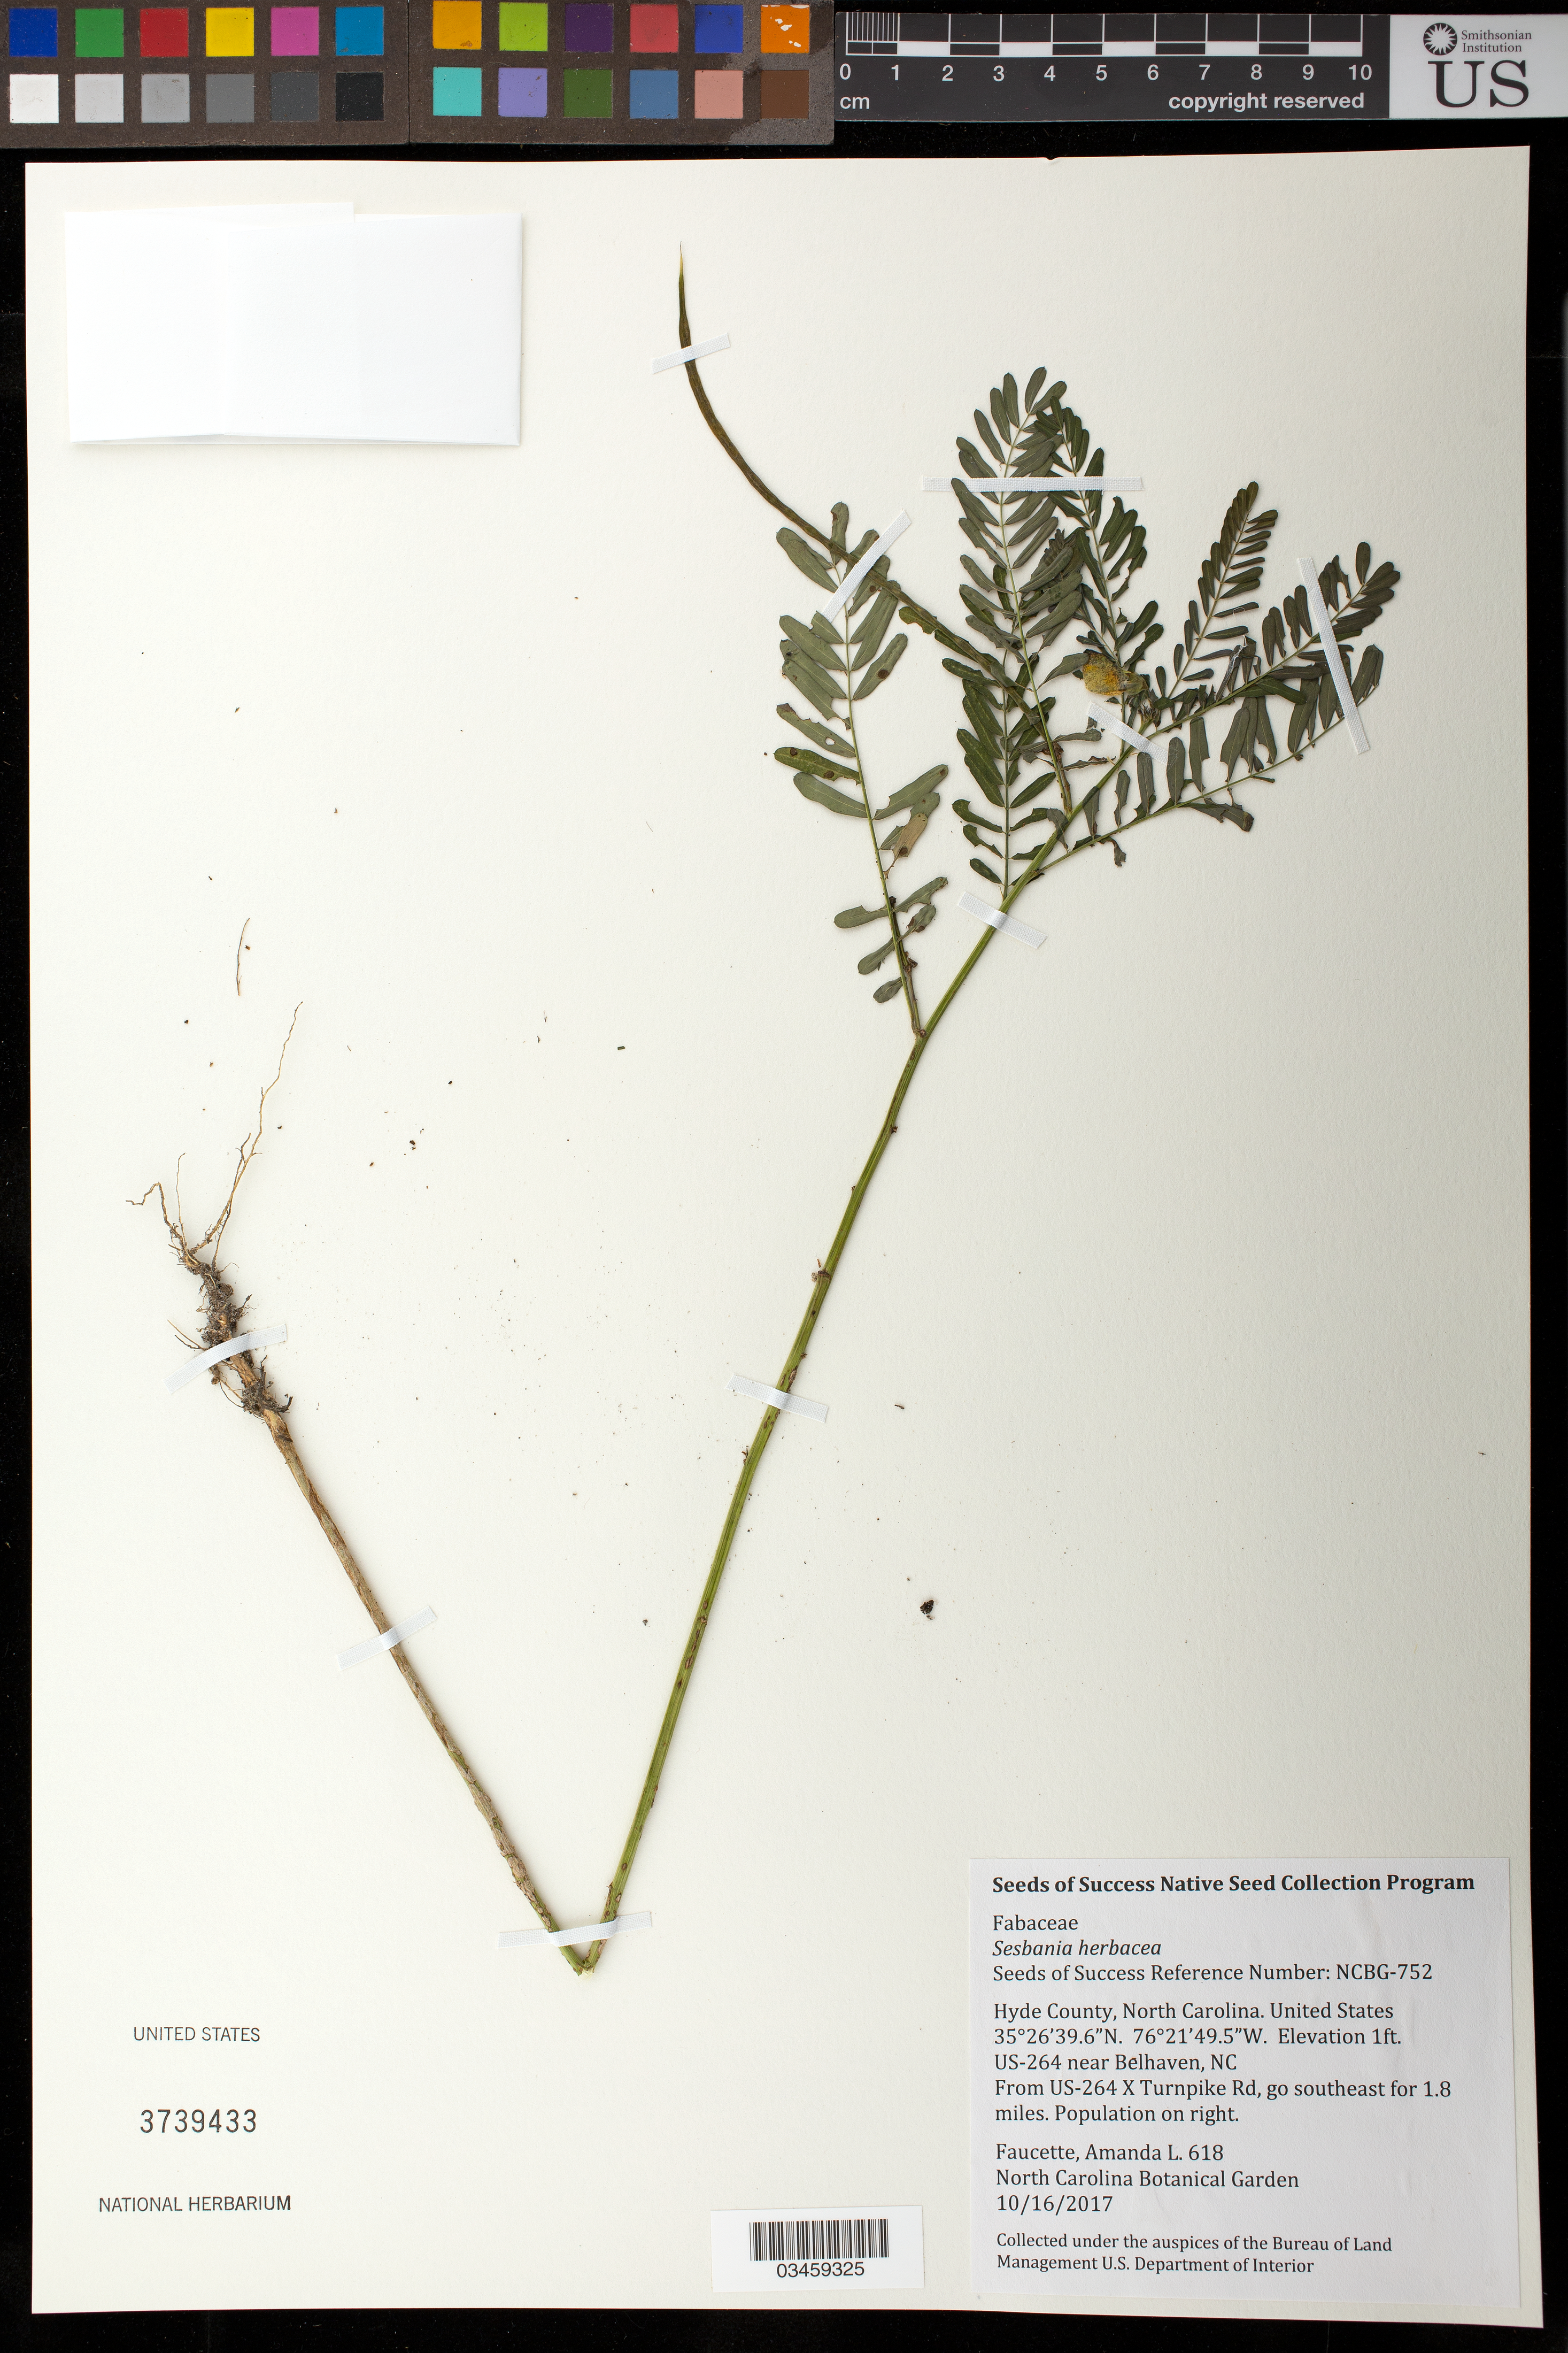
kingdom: Plantae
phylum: Tracheophyta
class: Magnoliopsida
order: Fabales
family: Fabaceae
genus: Sesbania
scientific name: Sesbania herbacea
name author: (Mill.) McVaugh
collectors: A. Faucette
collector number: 618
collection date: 2017-10-16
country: United States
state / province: North Carolina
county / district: Hyde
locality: US-264 near Belhaven, 1.8 mi.SE from US-264 X Turnpike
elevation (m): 0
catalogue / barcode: US 3739433